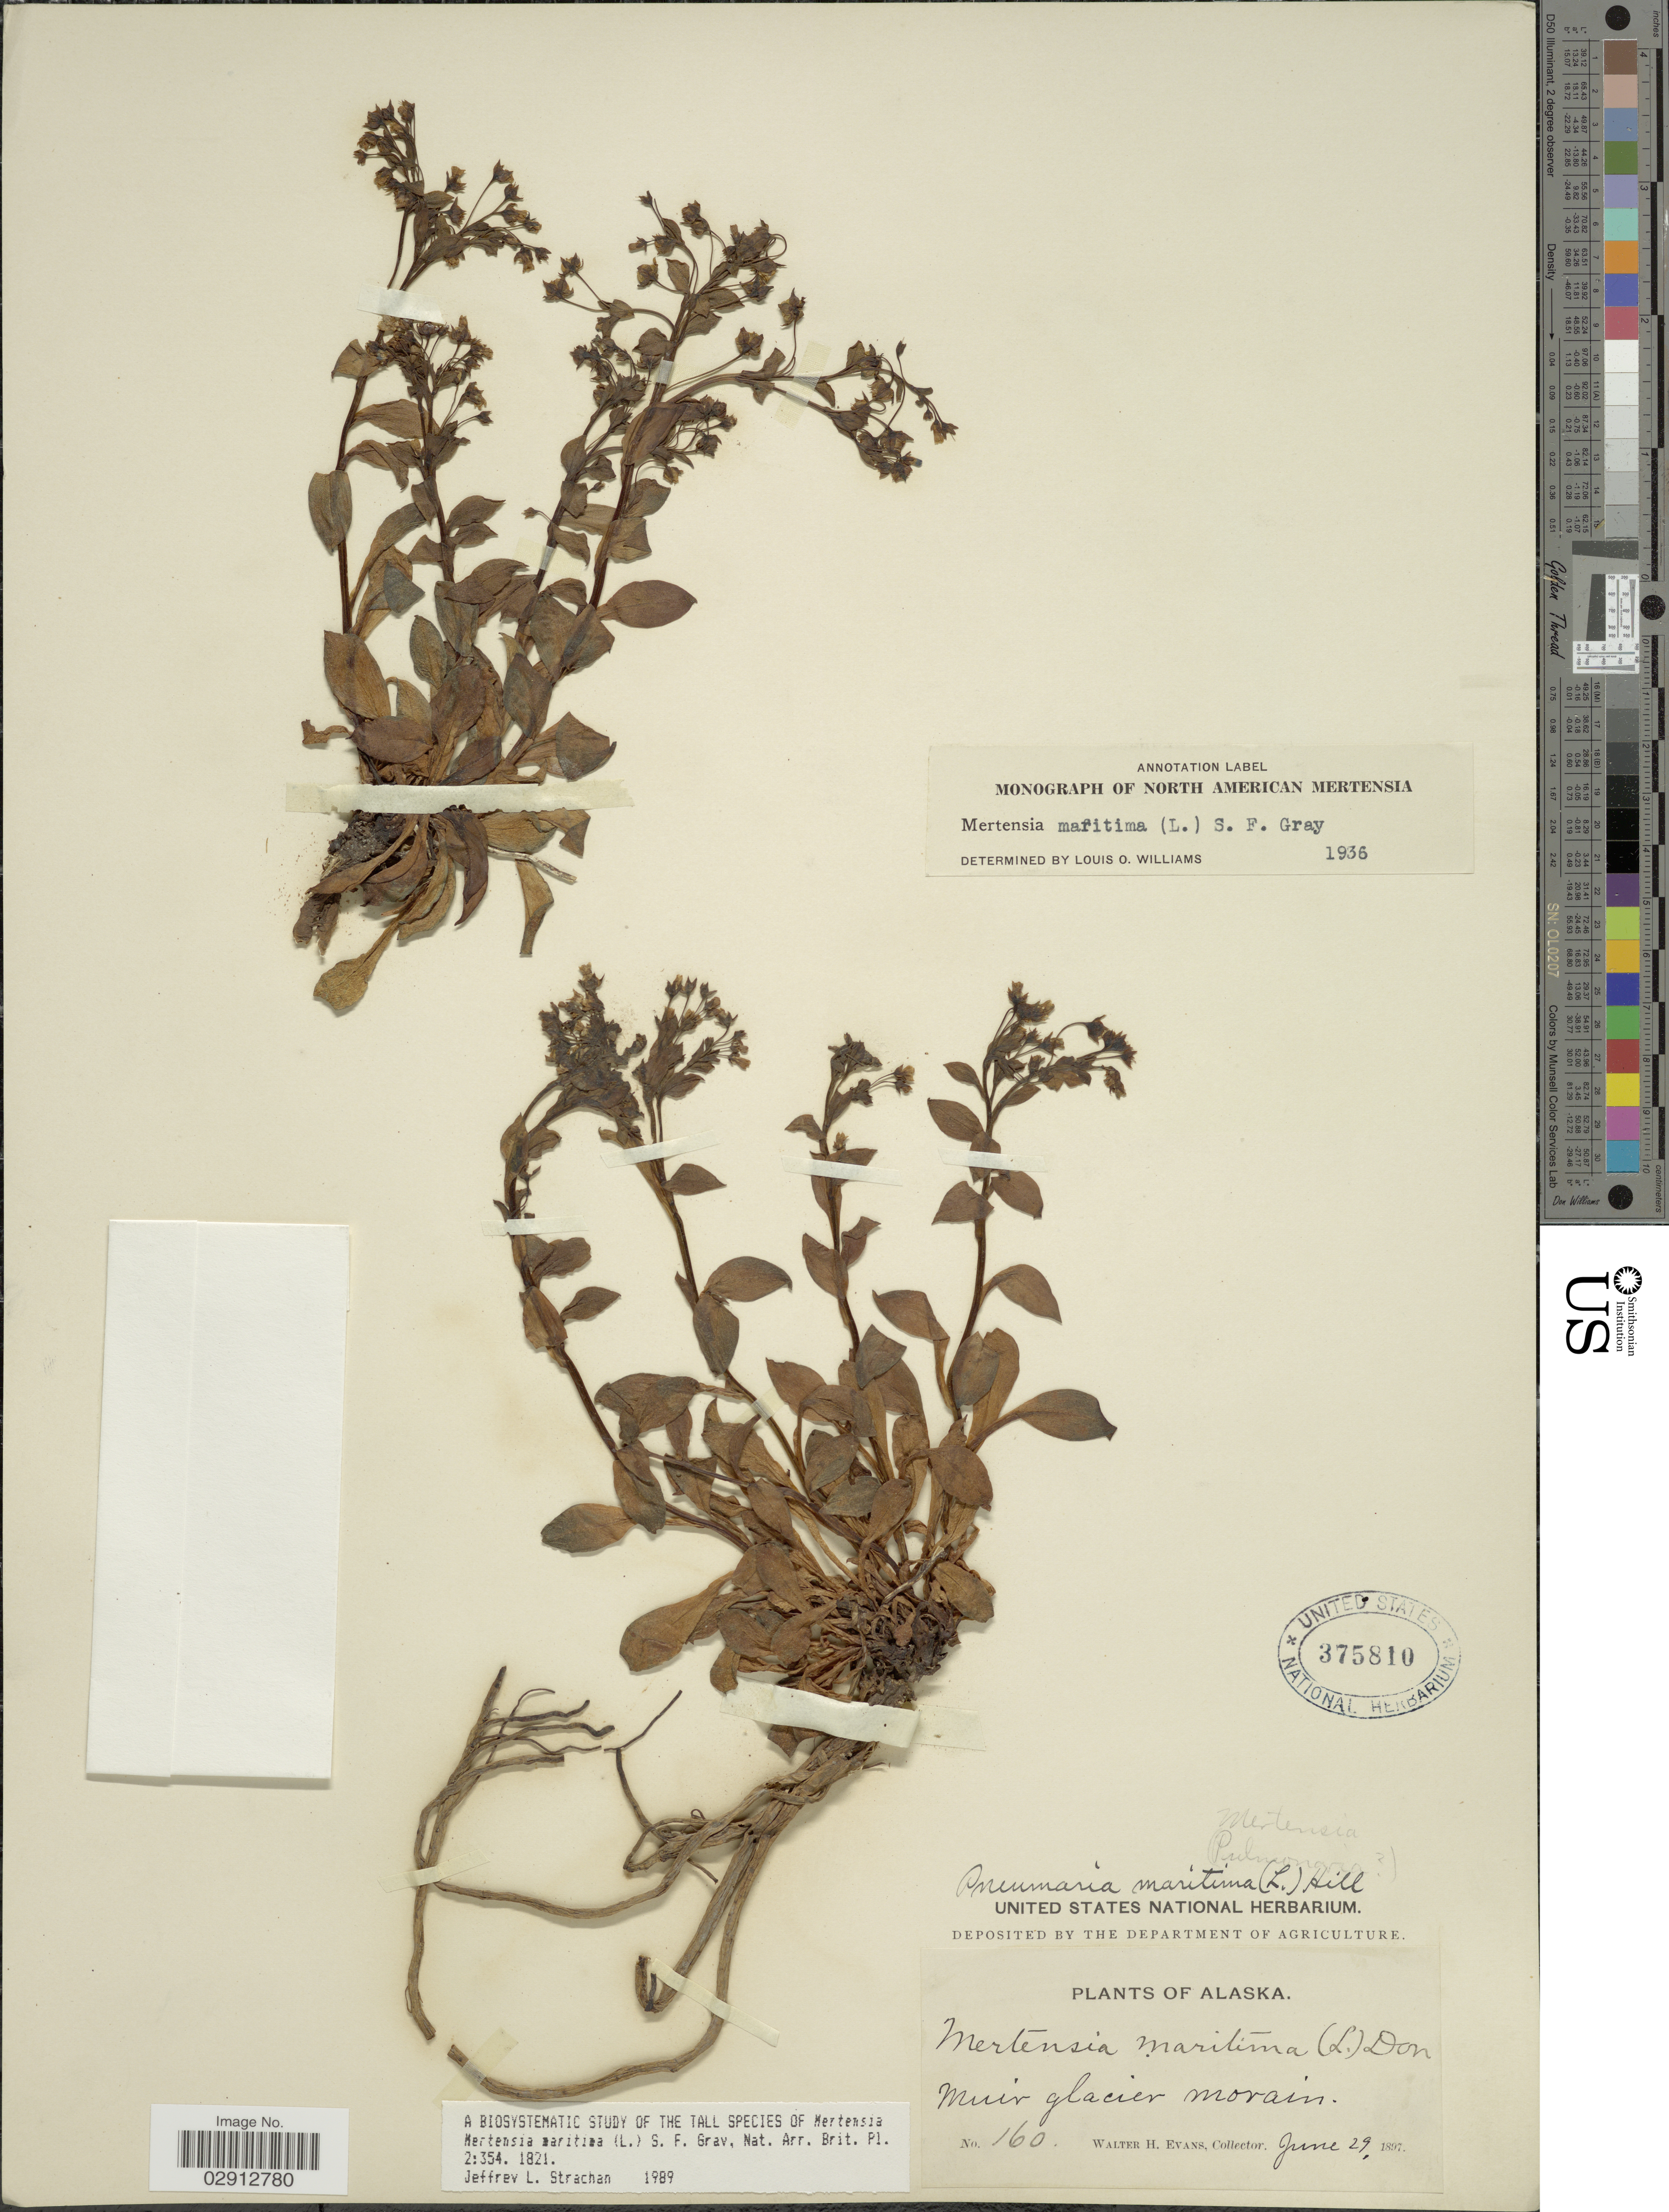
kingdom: Plantae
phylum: Tracheophyta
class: Magnoliopsida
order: Boraginales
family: Boraginaceae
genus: Mertensia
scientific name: Mertensia maritima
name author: (L.) S.F. Gray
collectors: W. H. Evans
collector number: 160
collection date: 1897-06-29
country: United States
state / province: Alaska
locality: Muir glacier morain.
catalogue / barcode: US 375810